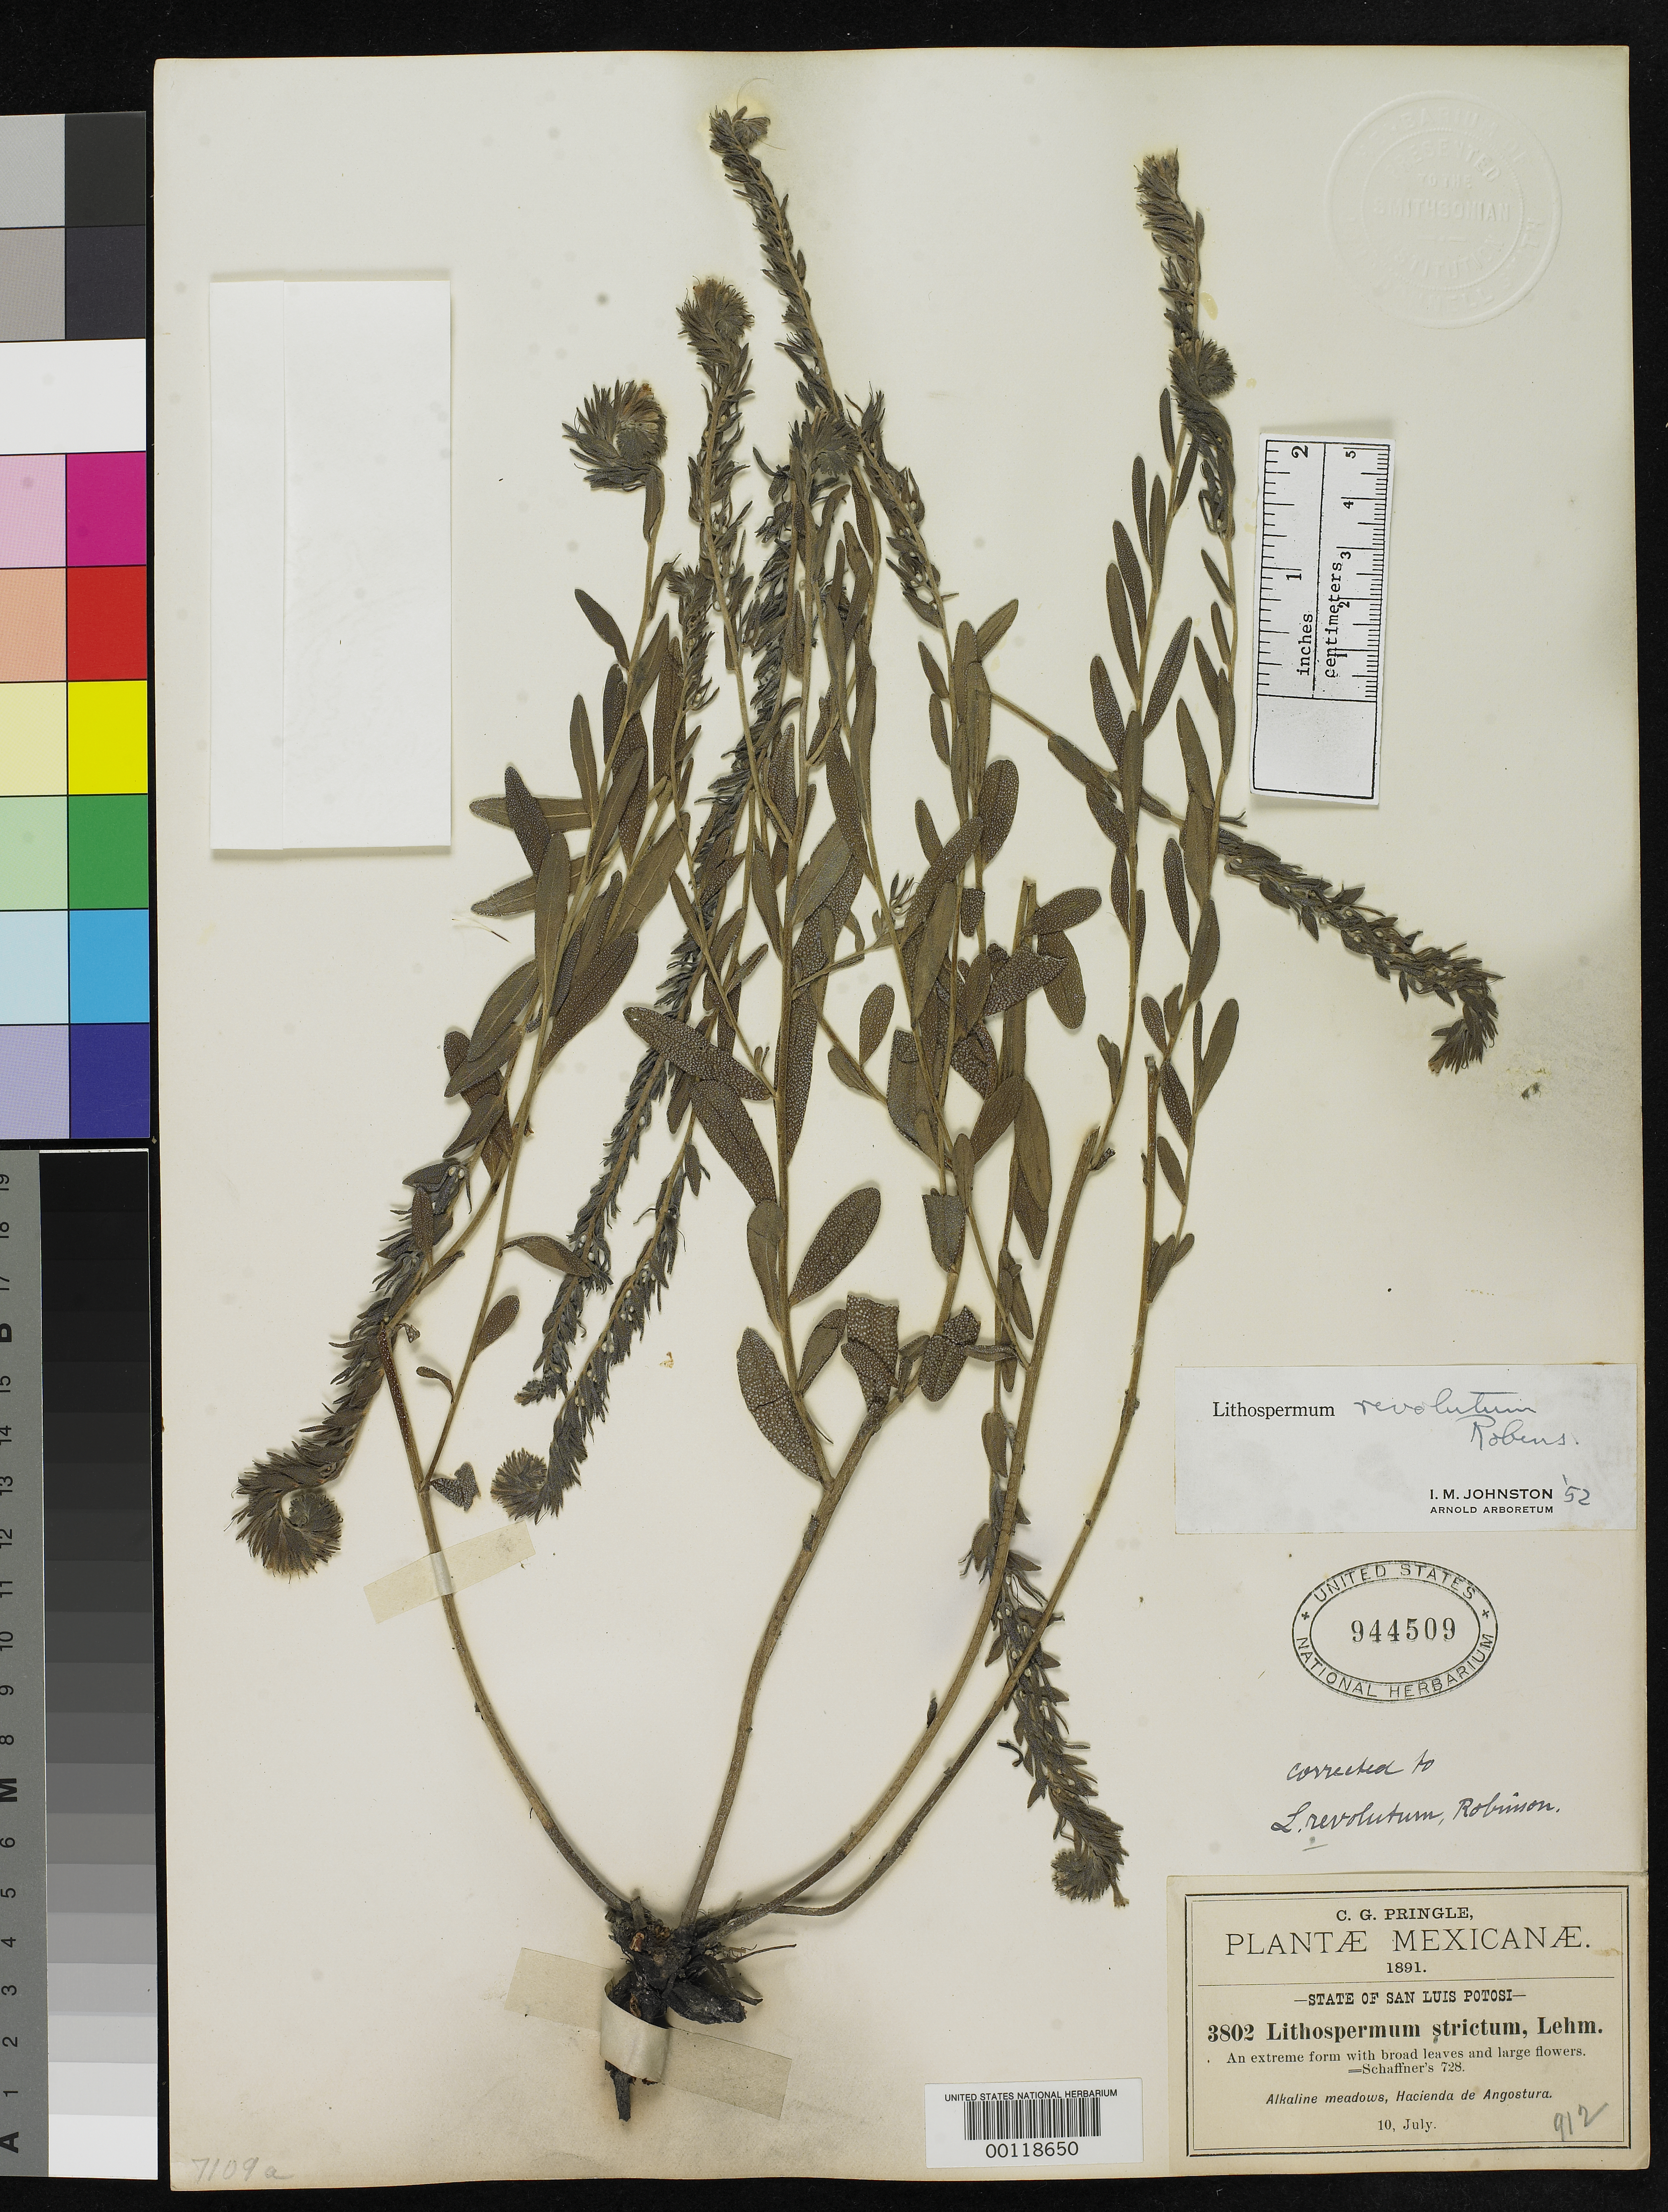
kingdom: Plantae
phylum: Tracheophyta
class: Magnoliopsida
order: Boraginales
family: Boraginaceae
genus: Lithospermum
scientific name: Lithospermum revolutum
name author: B.L. Rob.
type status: Isotype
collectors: C. G. Pringle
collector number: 3802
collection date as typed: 10 Jul 1891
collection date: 1891-07-10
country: Mexico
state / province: San Luis Potosi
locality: Hacienda de Angostura.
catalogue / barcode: US 944509